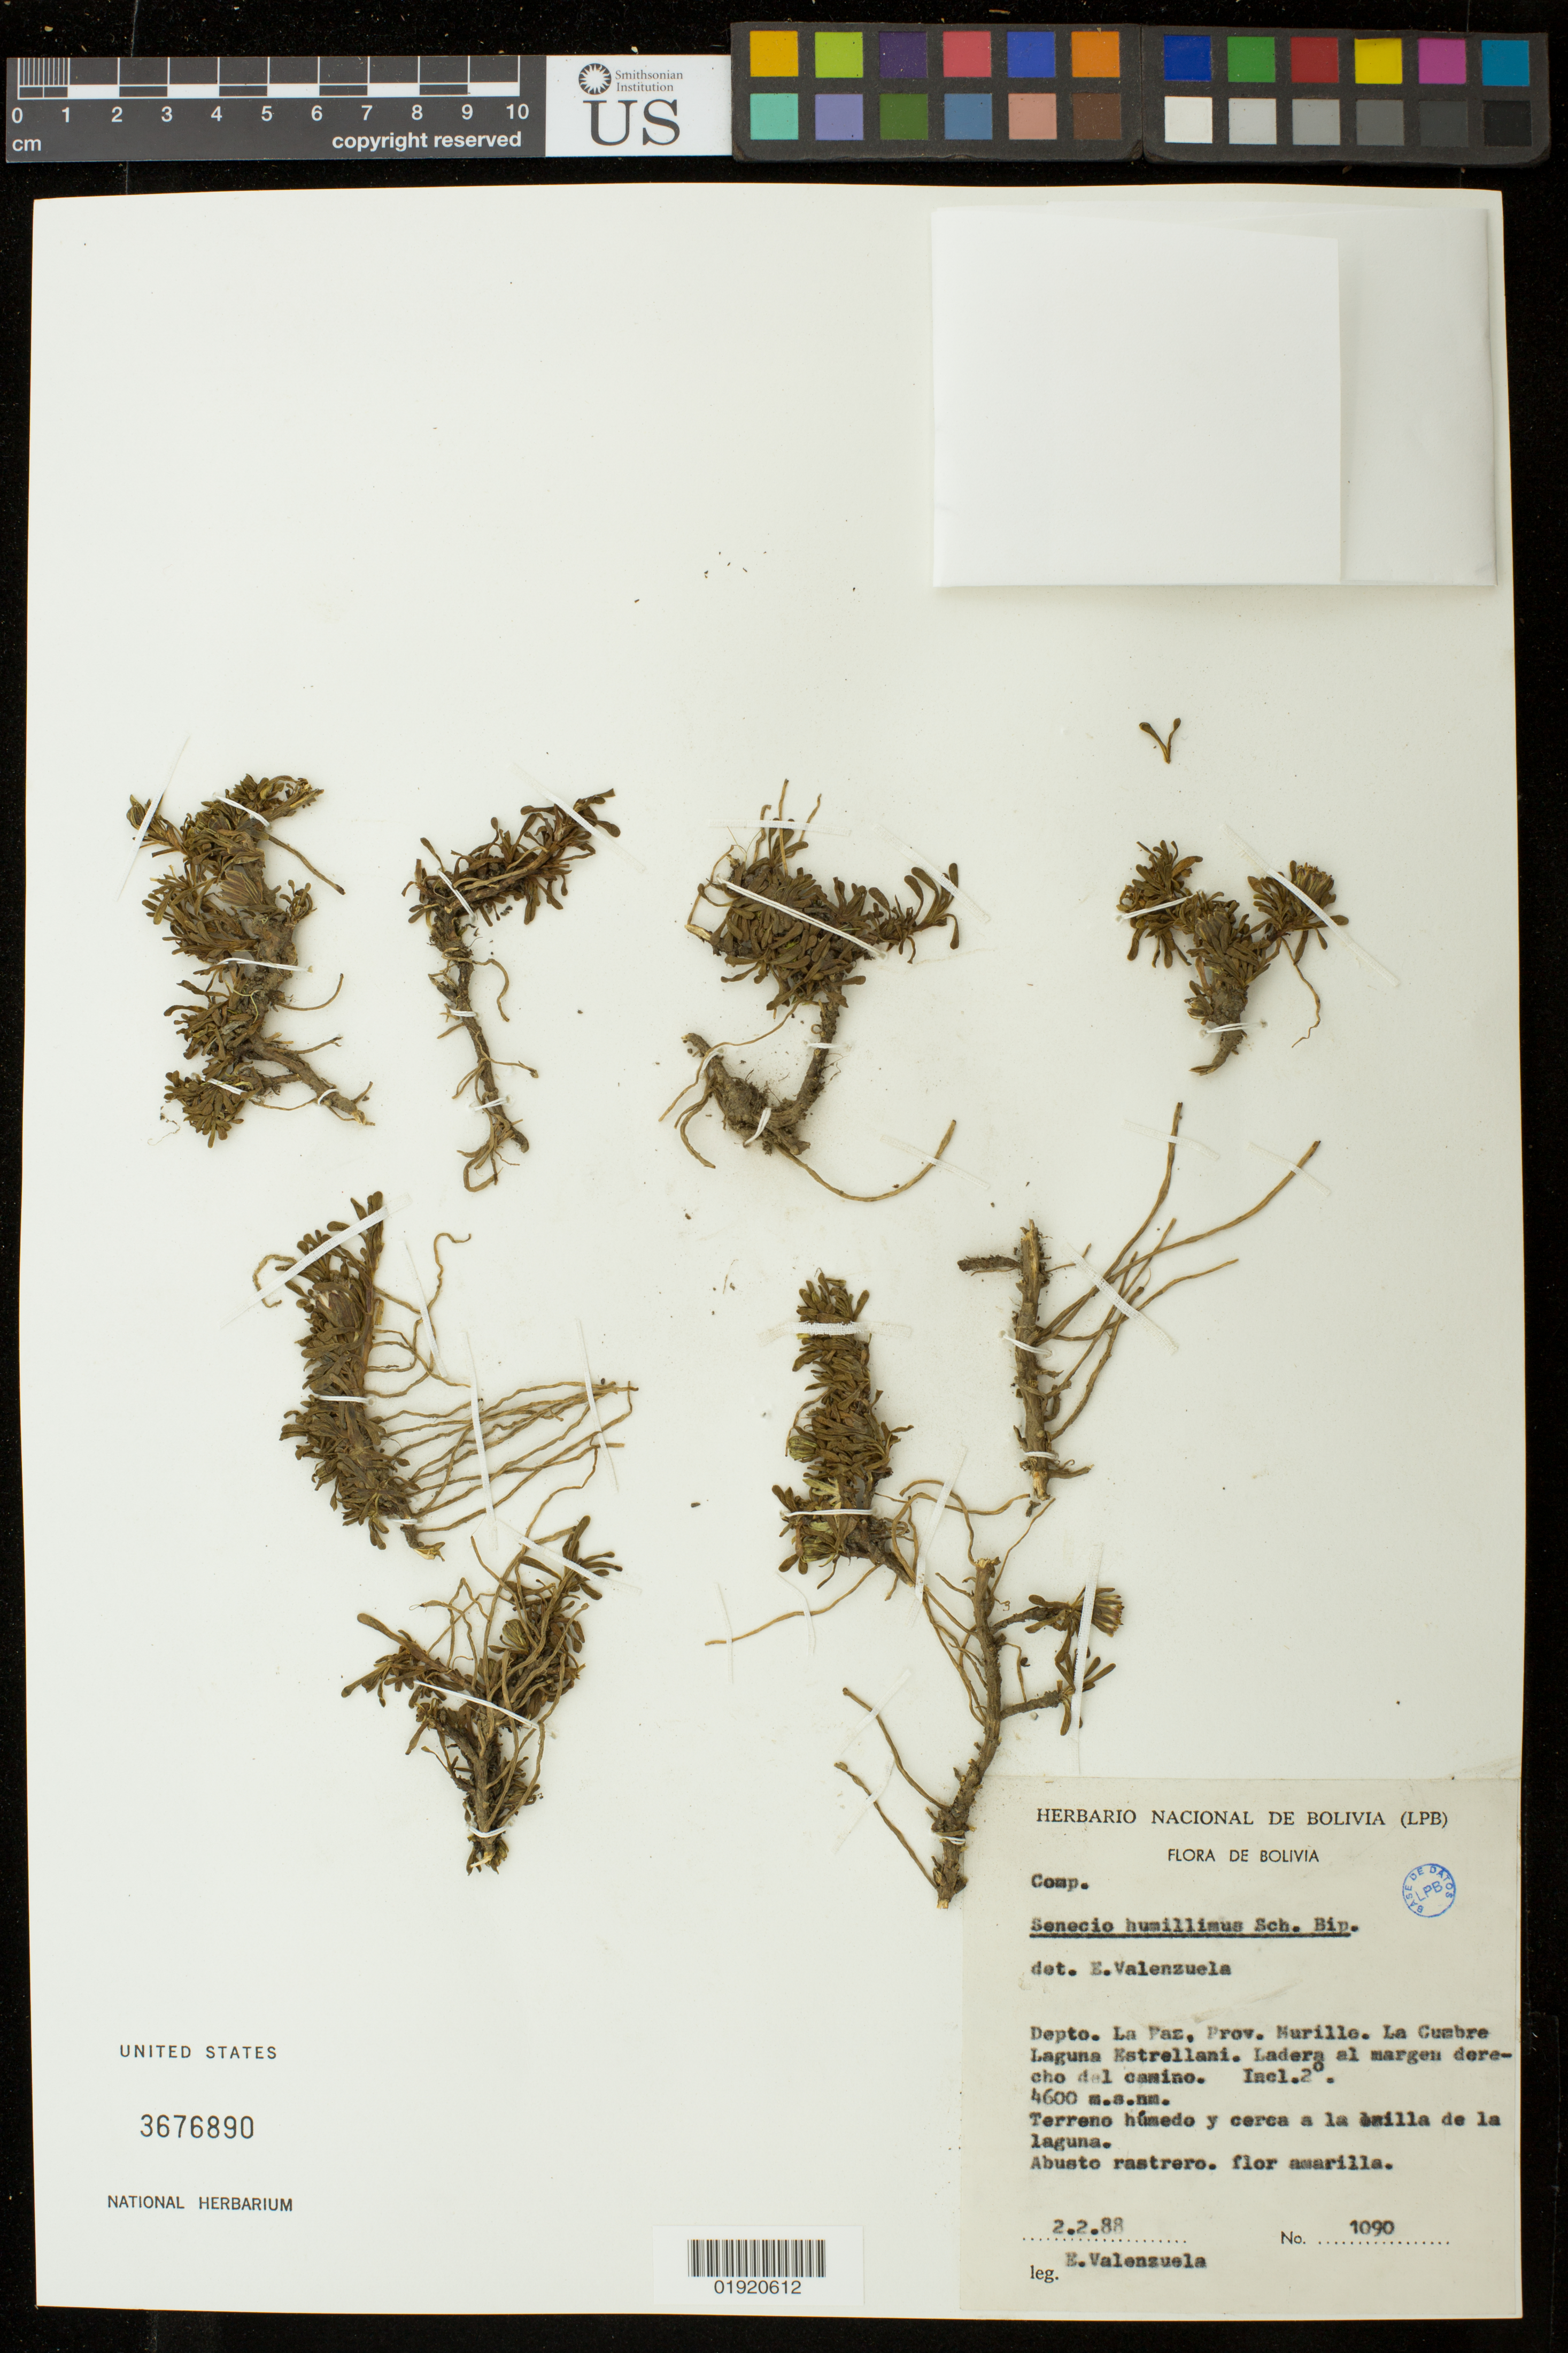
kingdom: Plantae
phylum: Tracheophyta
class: Magnoliopsida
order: Asterales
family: Asteraceae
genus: Senecio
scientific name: Senecio humillimus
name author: Sch. Bip.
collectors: B. Valenzuela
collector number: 1090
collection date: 1988-02-02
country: Bolivia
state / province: La Paz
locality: Depto. La Paz, Prov. Murillo. La CUmbre Laguna Estrellani. Ladera al margen derecho del camino.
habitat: Terreno humedo y cerca a la orilla de la laguna.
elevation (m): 4600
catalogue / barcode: US 3676890